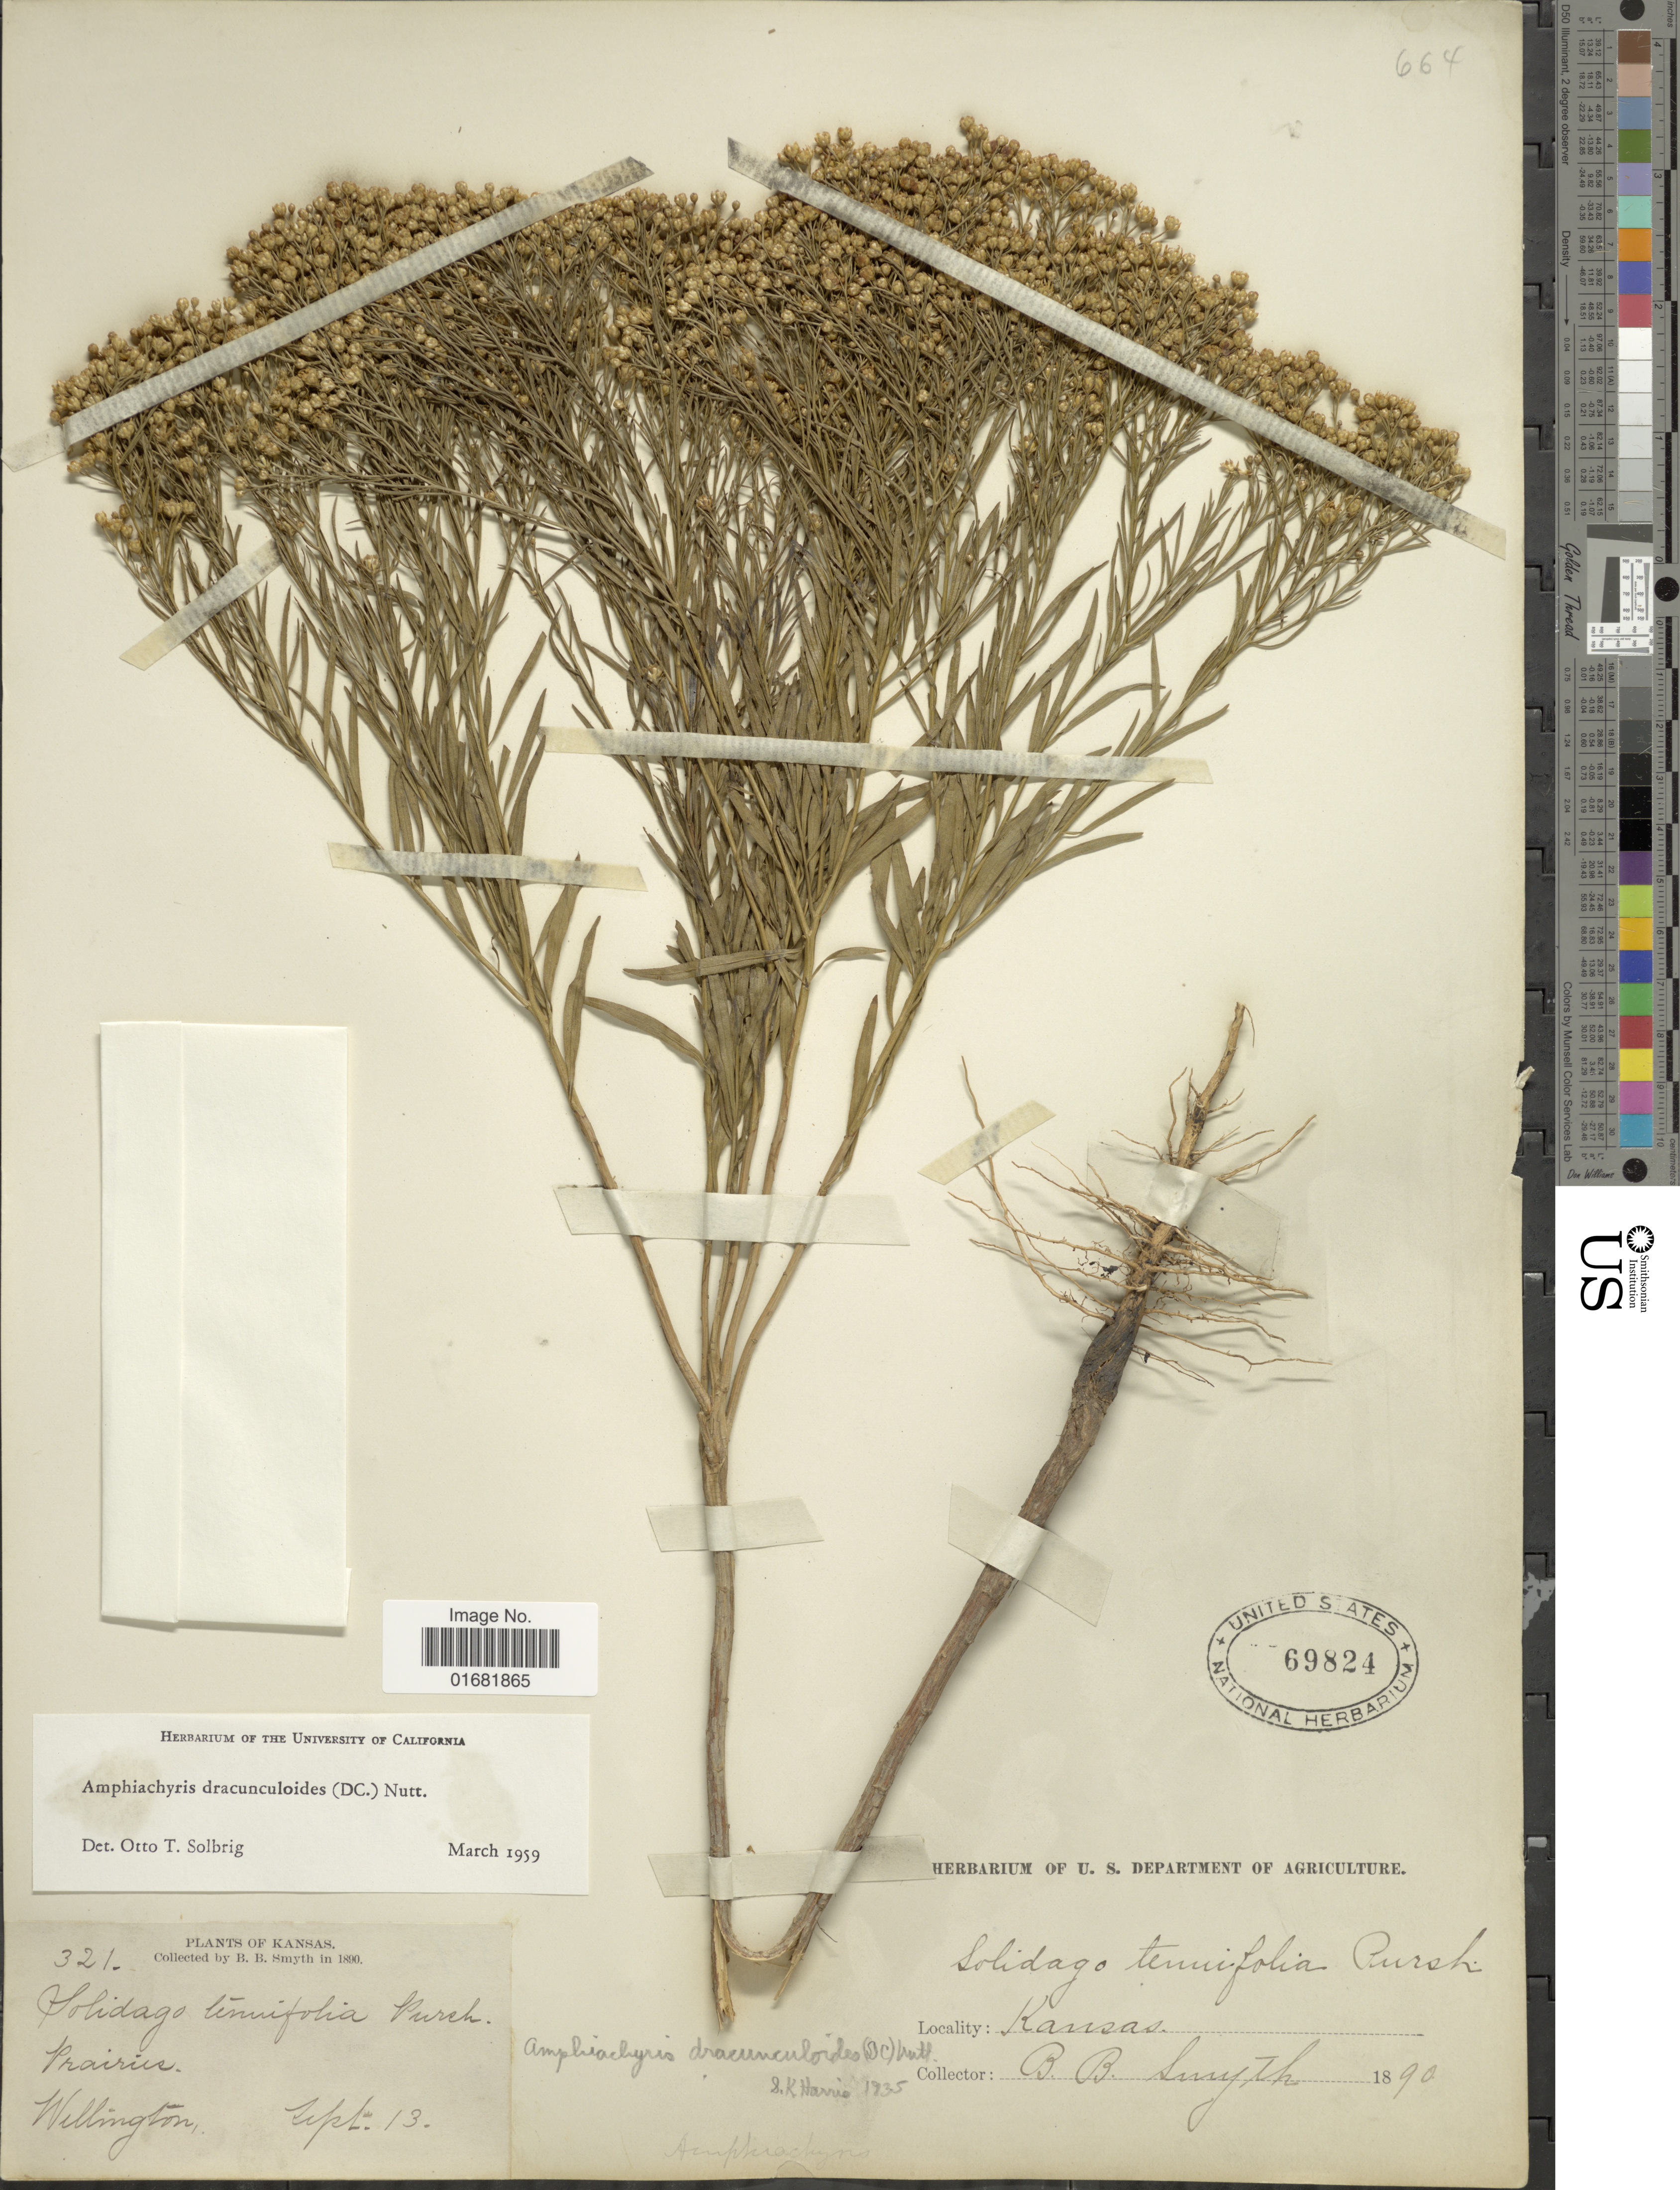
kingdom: Plantae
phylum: Tracheophyta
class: Magnoliopsida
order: Asterales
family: Asteraceae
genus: Amphiachyris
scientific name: Amphiachyris dracunculoides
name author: (DC.) Nutt.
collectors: B. Smyth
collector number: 321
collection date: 1890-09-13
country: United States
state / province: Kansas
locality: Wellington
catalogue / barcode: US 69824